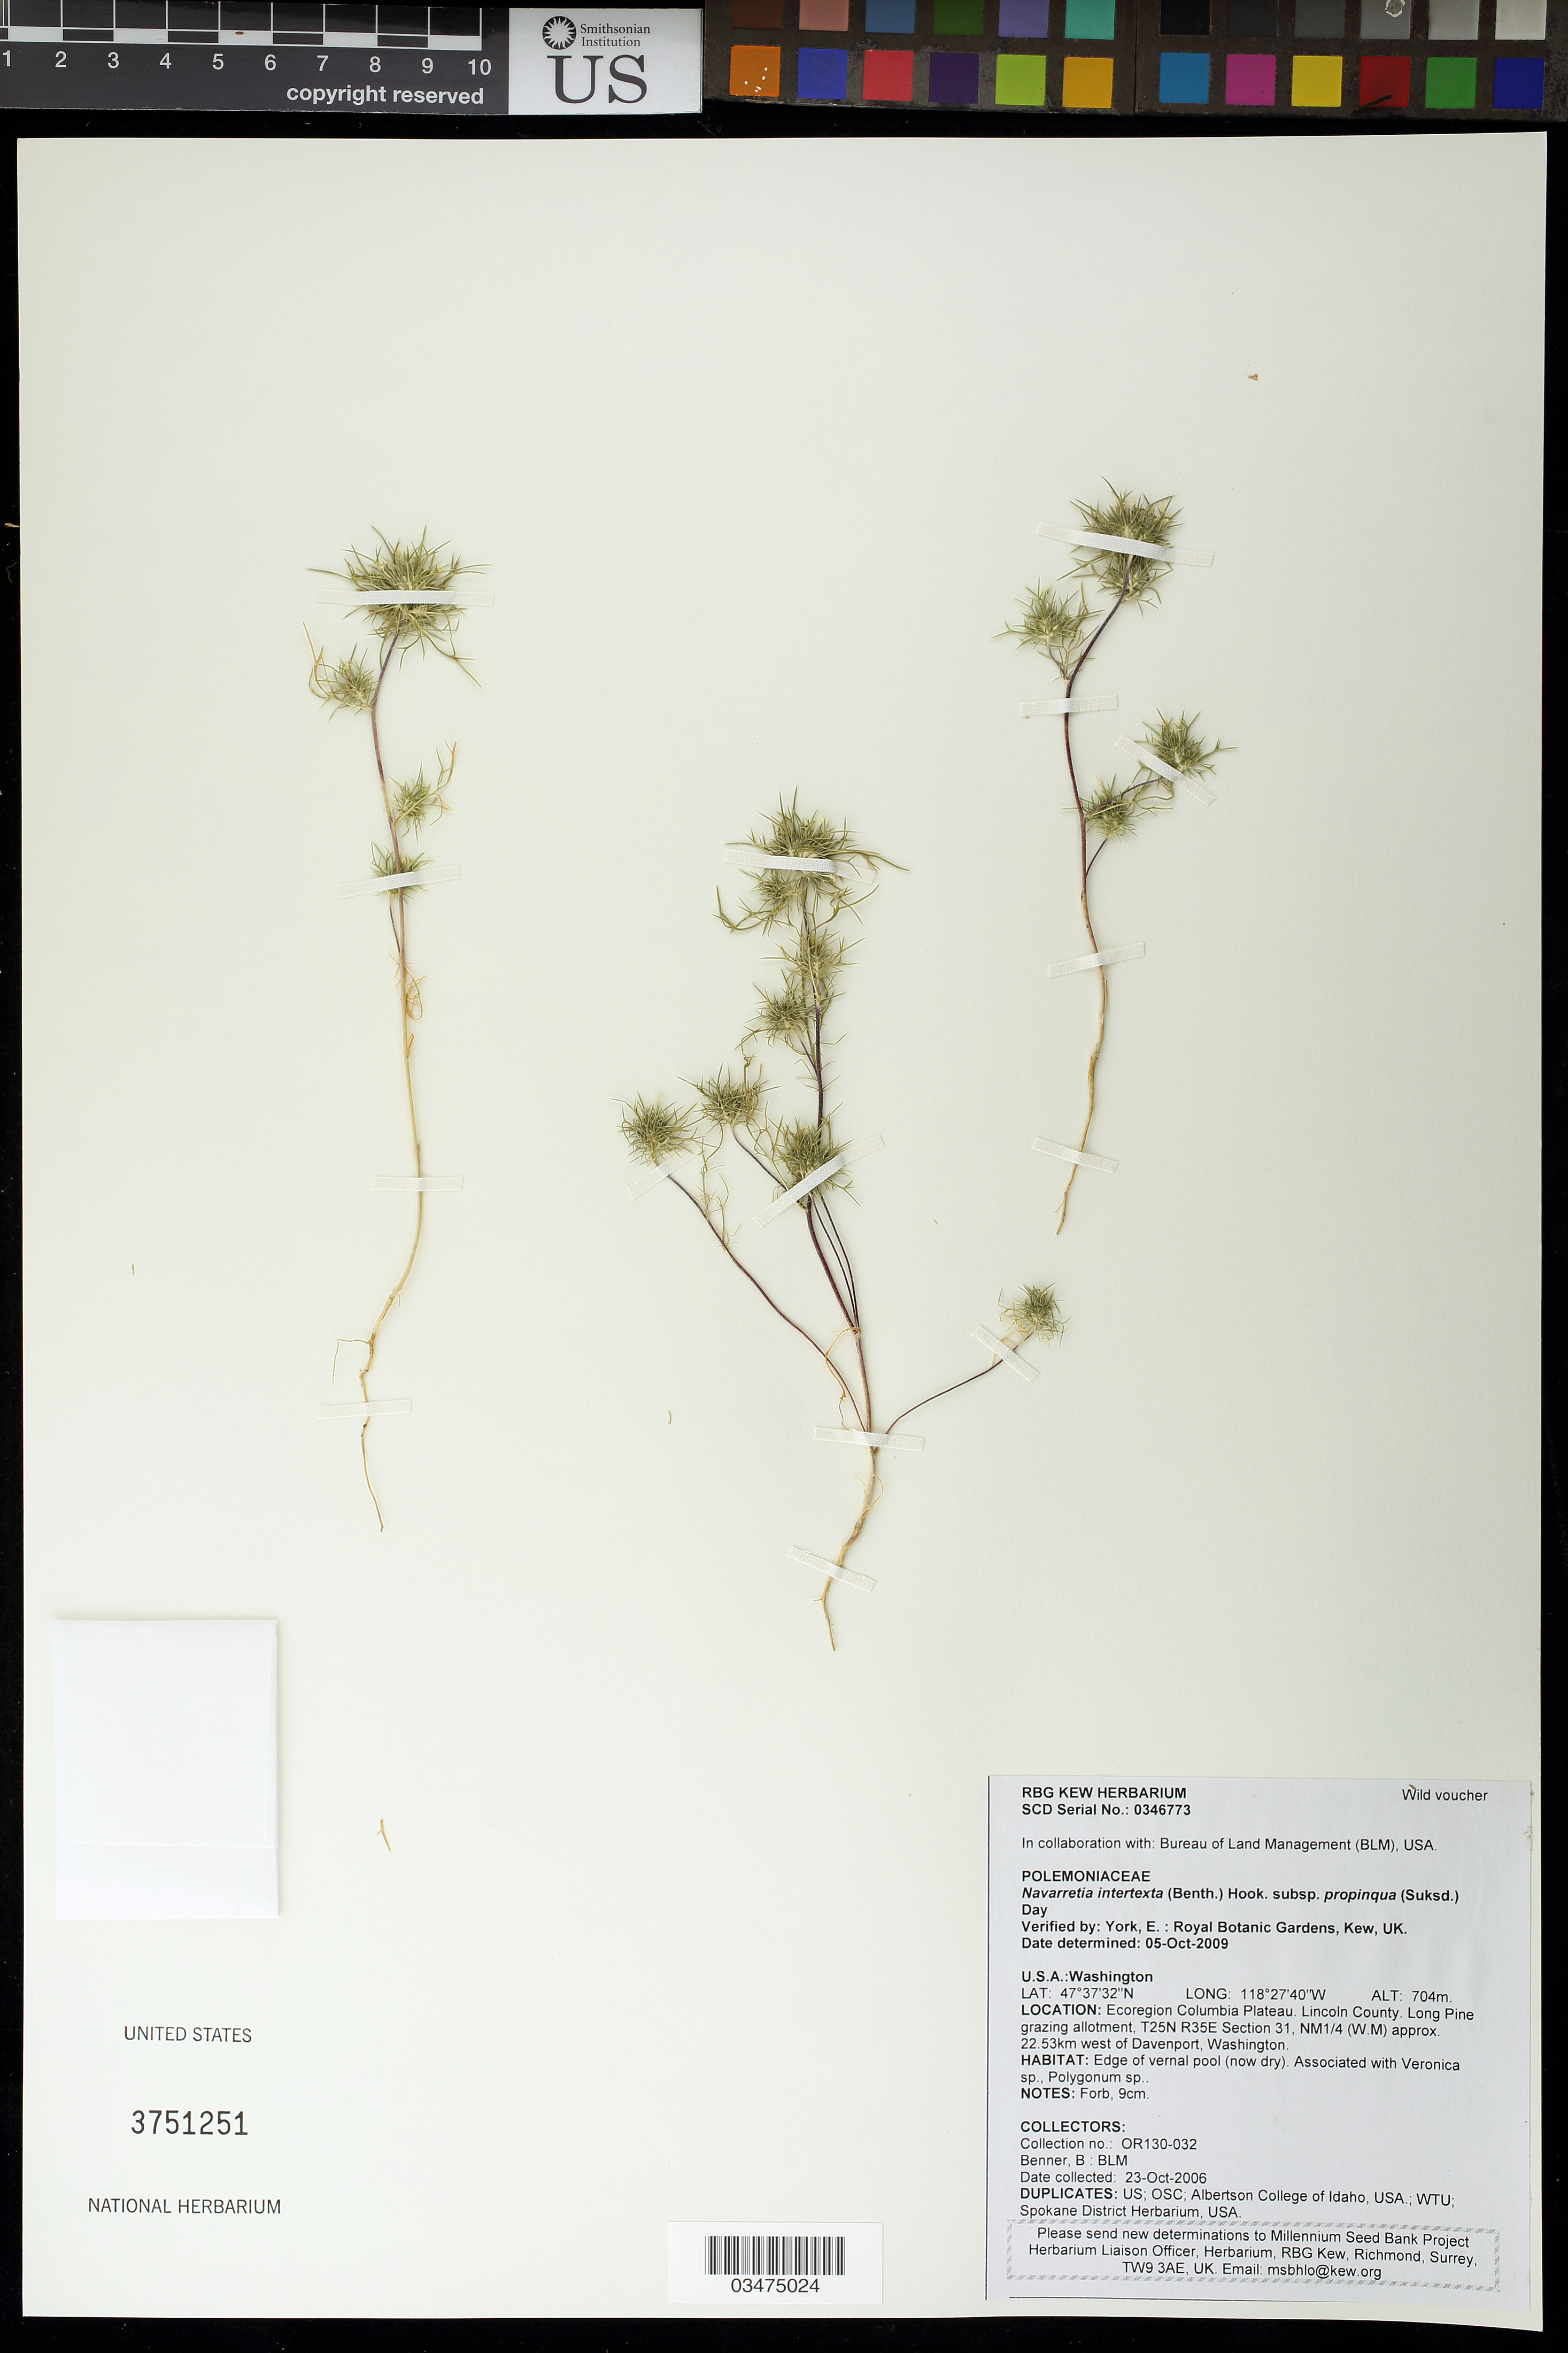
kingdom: Plantae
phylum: Tracheophyta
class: Magnoliopsida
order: Ericales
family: Polemoniaceae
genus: Navarretia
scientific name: Navarretia intertexta subsp. propinqua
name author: (Suksd.) A.G. Day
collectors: B. Benner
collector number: OR130-032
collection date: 2006-10-23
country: United States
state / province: Washington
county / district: Lincoln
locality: Long Pine grazing allotment, 22.53 km W of Davenport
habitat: Edge of vernal pool (now dry)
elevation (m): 704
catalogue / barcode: US 3751251